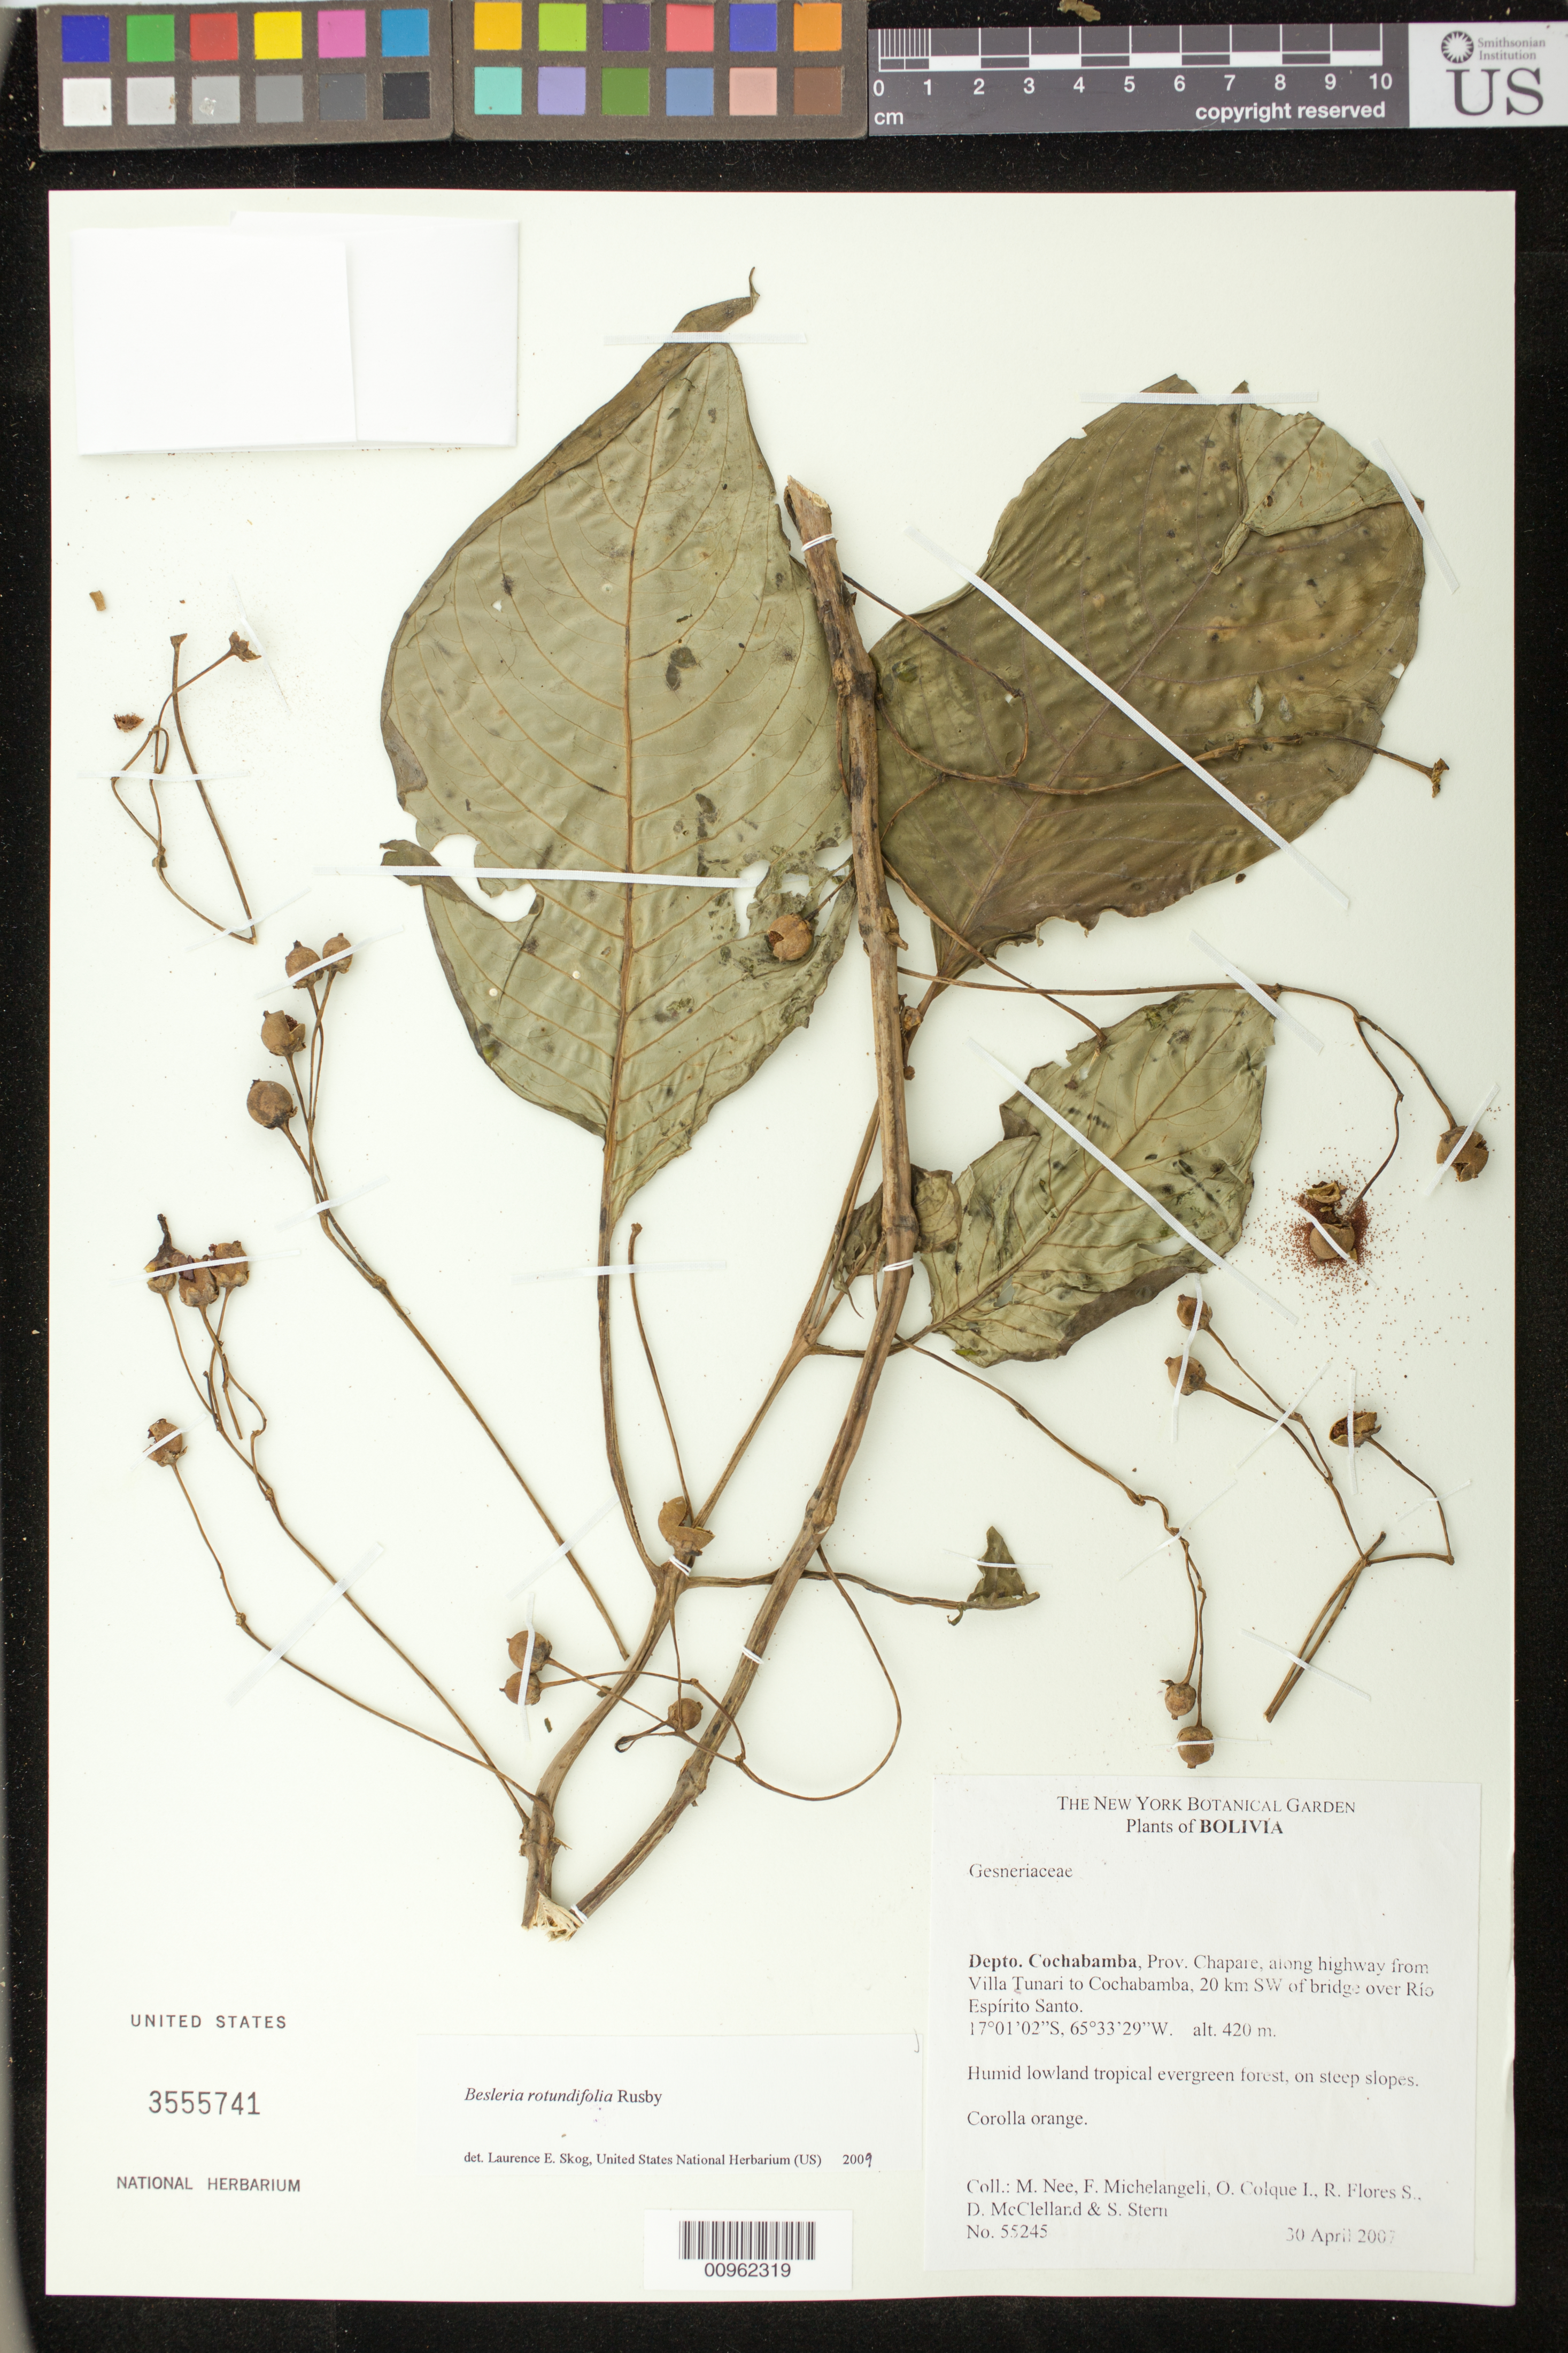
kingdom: Plantae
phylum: Tracheophyta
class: Magnoliopsida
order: Lamiales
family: Gesneriaceae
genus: Besleria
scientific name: Besleria rotundifolia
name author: Rusby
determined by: Skog, Laurence E.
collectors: M. Nee & et al.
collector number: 55245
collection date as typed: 30 Apr 2007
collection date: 2007-04-30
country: Bolivia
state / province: Cochabamba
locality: Depto. Cochabamba, Prov. Chapare, along highway from Villa Tunari to Cochabamba, 20km Sw of bridge over Rio Espirito Santo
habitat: Humid lowland tropical evergreen forest, on steep slopes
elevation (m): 420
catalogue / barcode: US 3555741